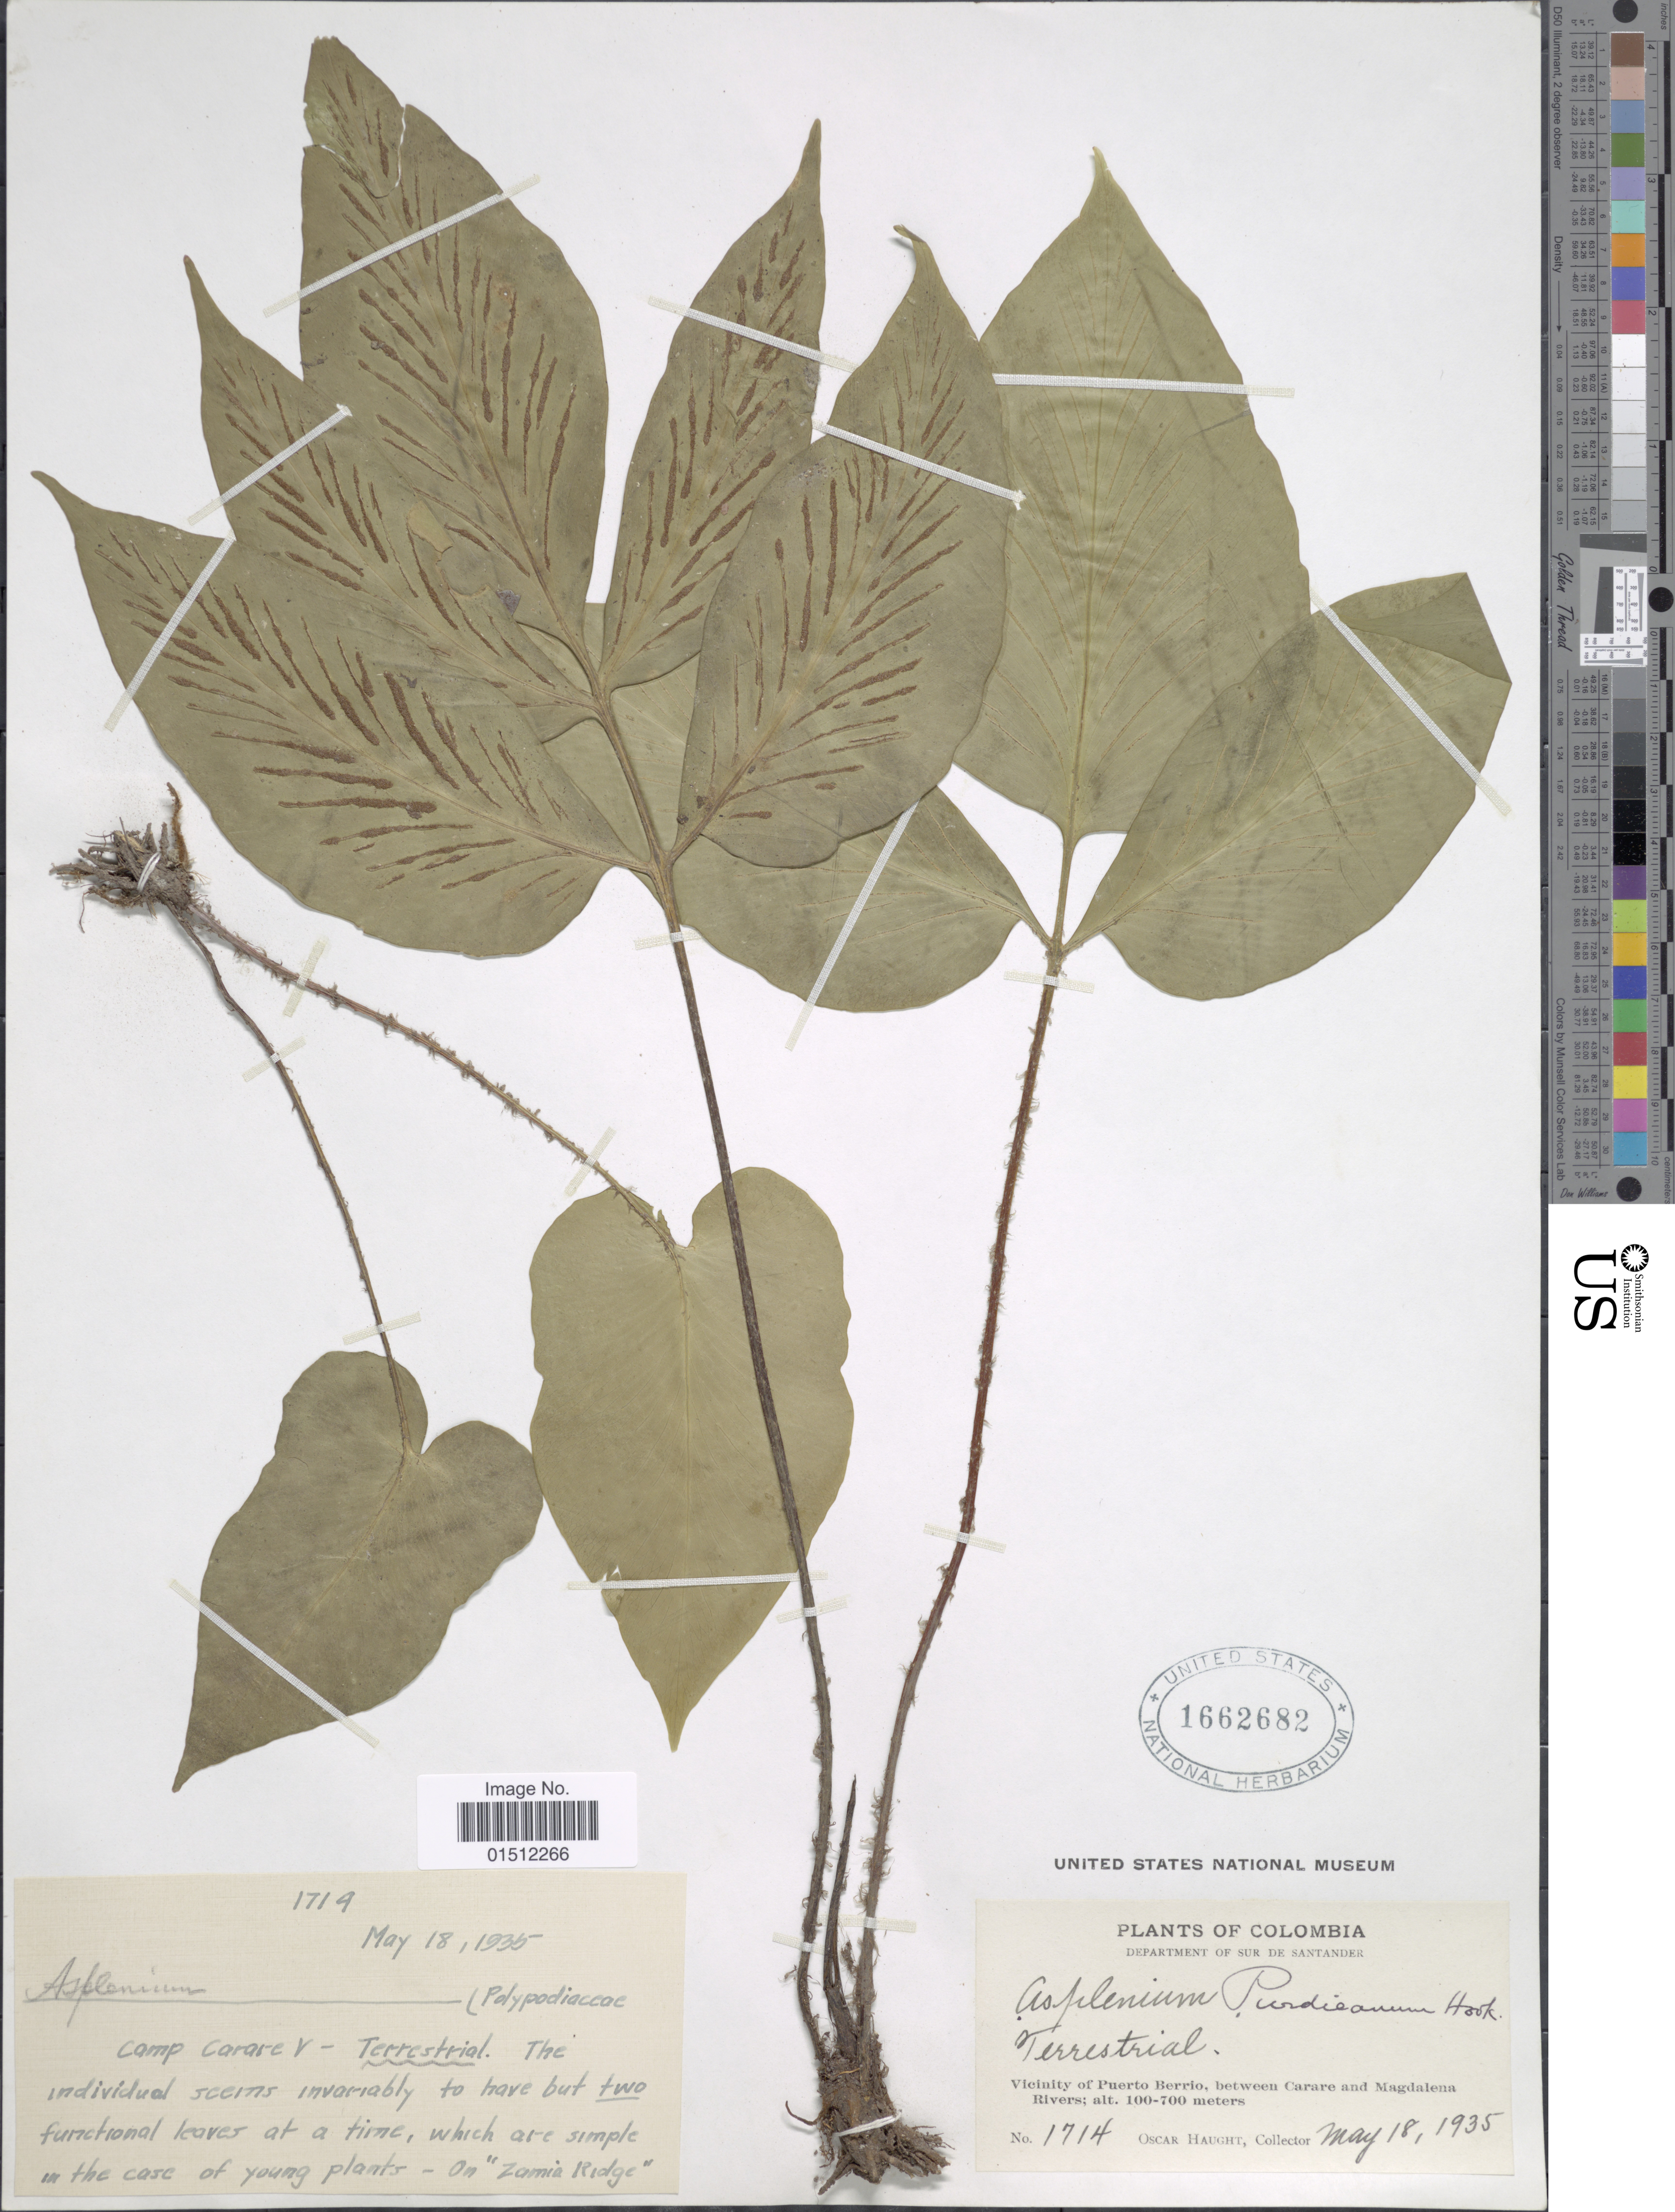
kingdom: Plantae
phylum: Tracheophyta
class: Polypodiopsida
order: Polypodiales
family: Aspleniaceae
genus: Asplenium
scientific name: Asplenium purdieanum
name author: Hook.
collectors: O. L. Haught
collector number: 1714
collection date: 1935-05-18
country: Colombia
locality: Department of Sur de Santander. Vicinity of Puerto berrio, between Carare and Magdalena Rivers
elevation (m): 100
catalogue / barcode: US 1662682